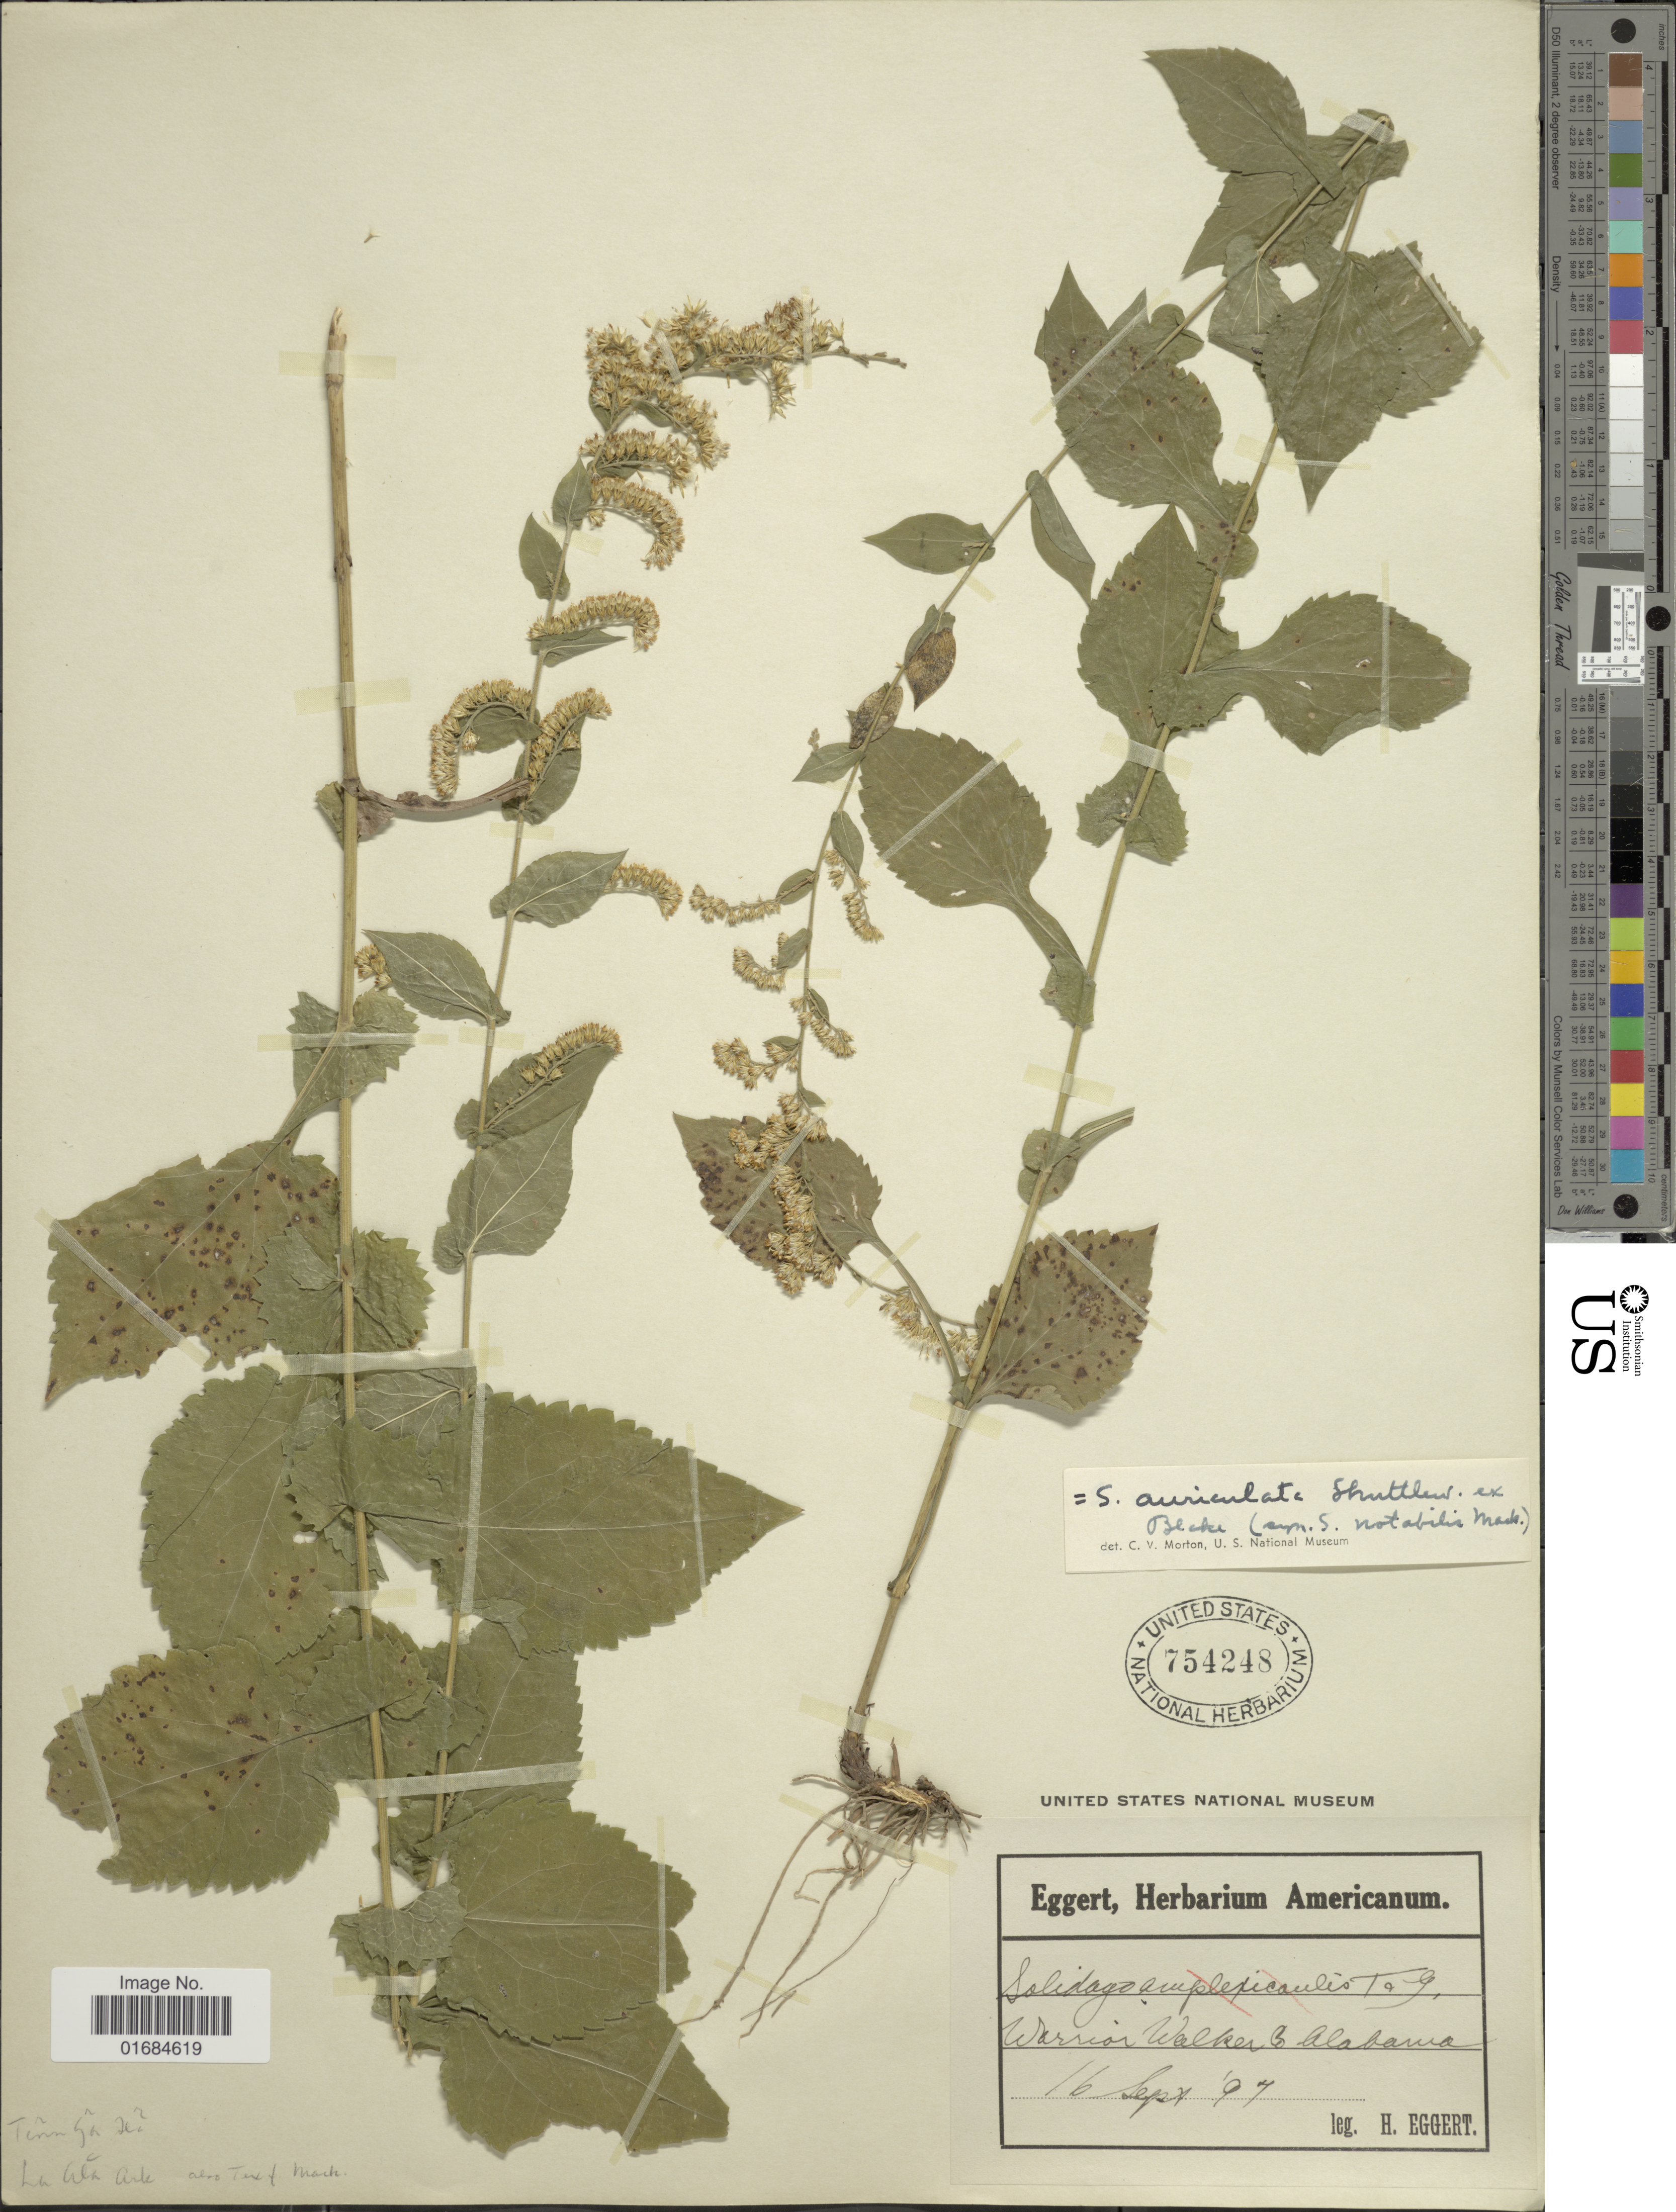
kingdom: Plantae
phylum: Tracheophyta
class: Magnoliopsida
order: Asterales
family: Asteraceae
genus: Solidago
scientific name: Solidago auriculata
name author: Shuttlew. ex S.F. Blake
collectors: H. Eggert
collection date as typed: Transcribed d/m/y: 16/9/97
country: United States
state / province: Alabama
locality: Warrior Walker.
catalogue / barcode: US 754248